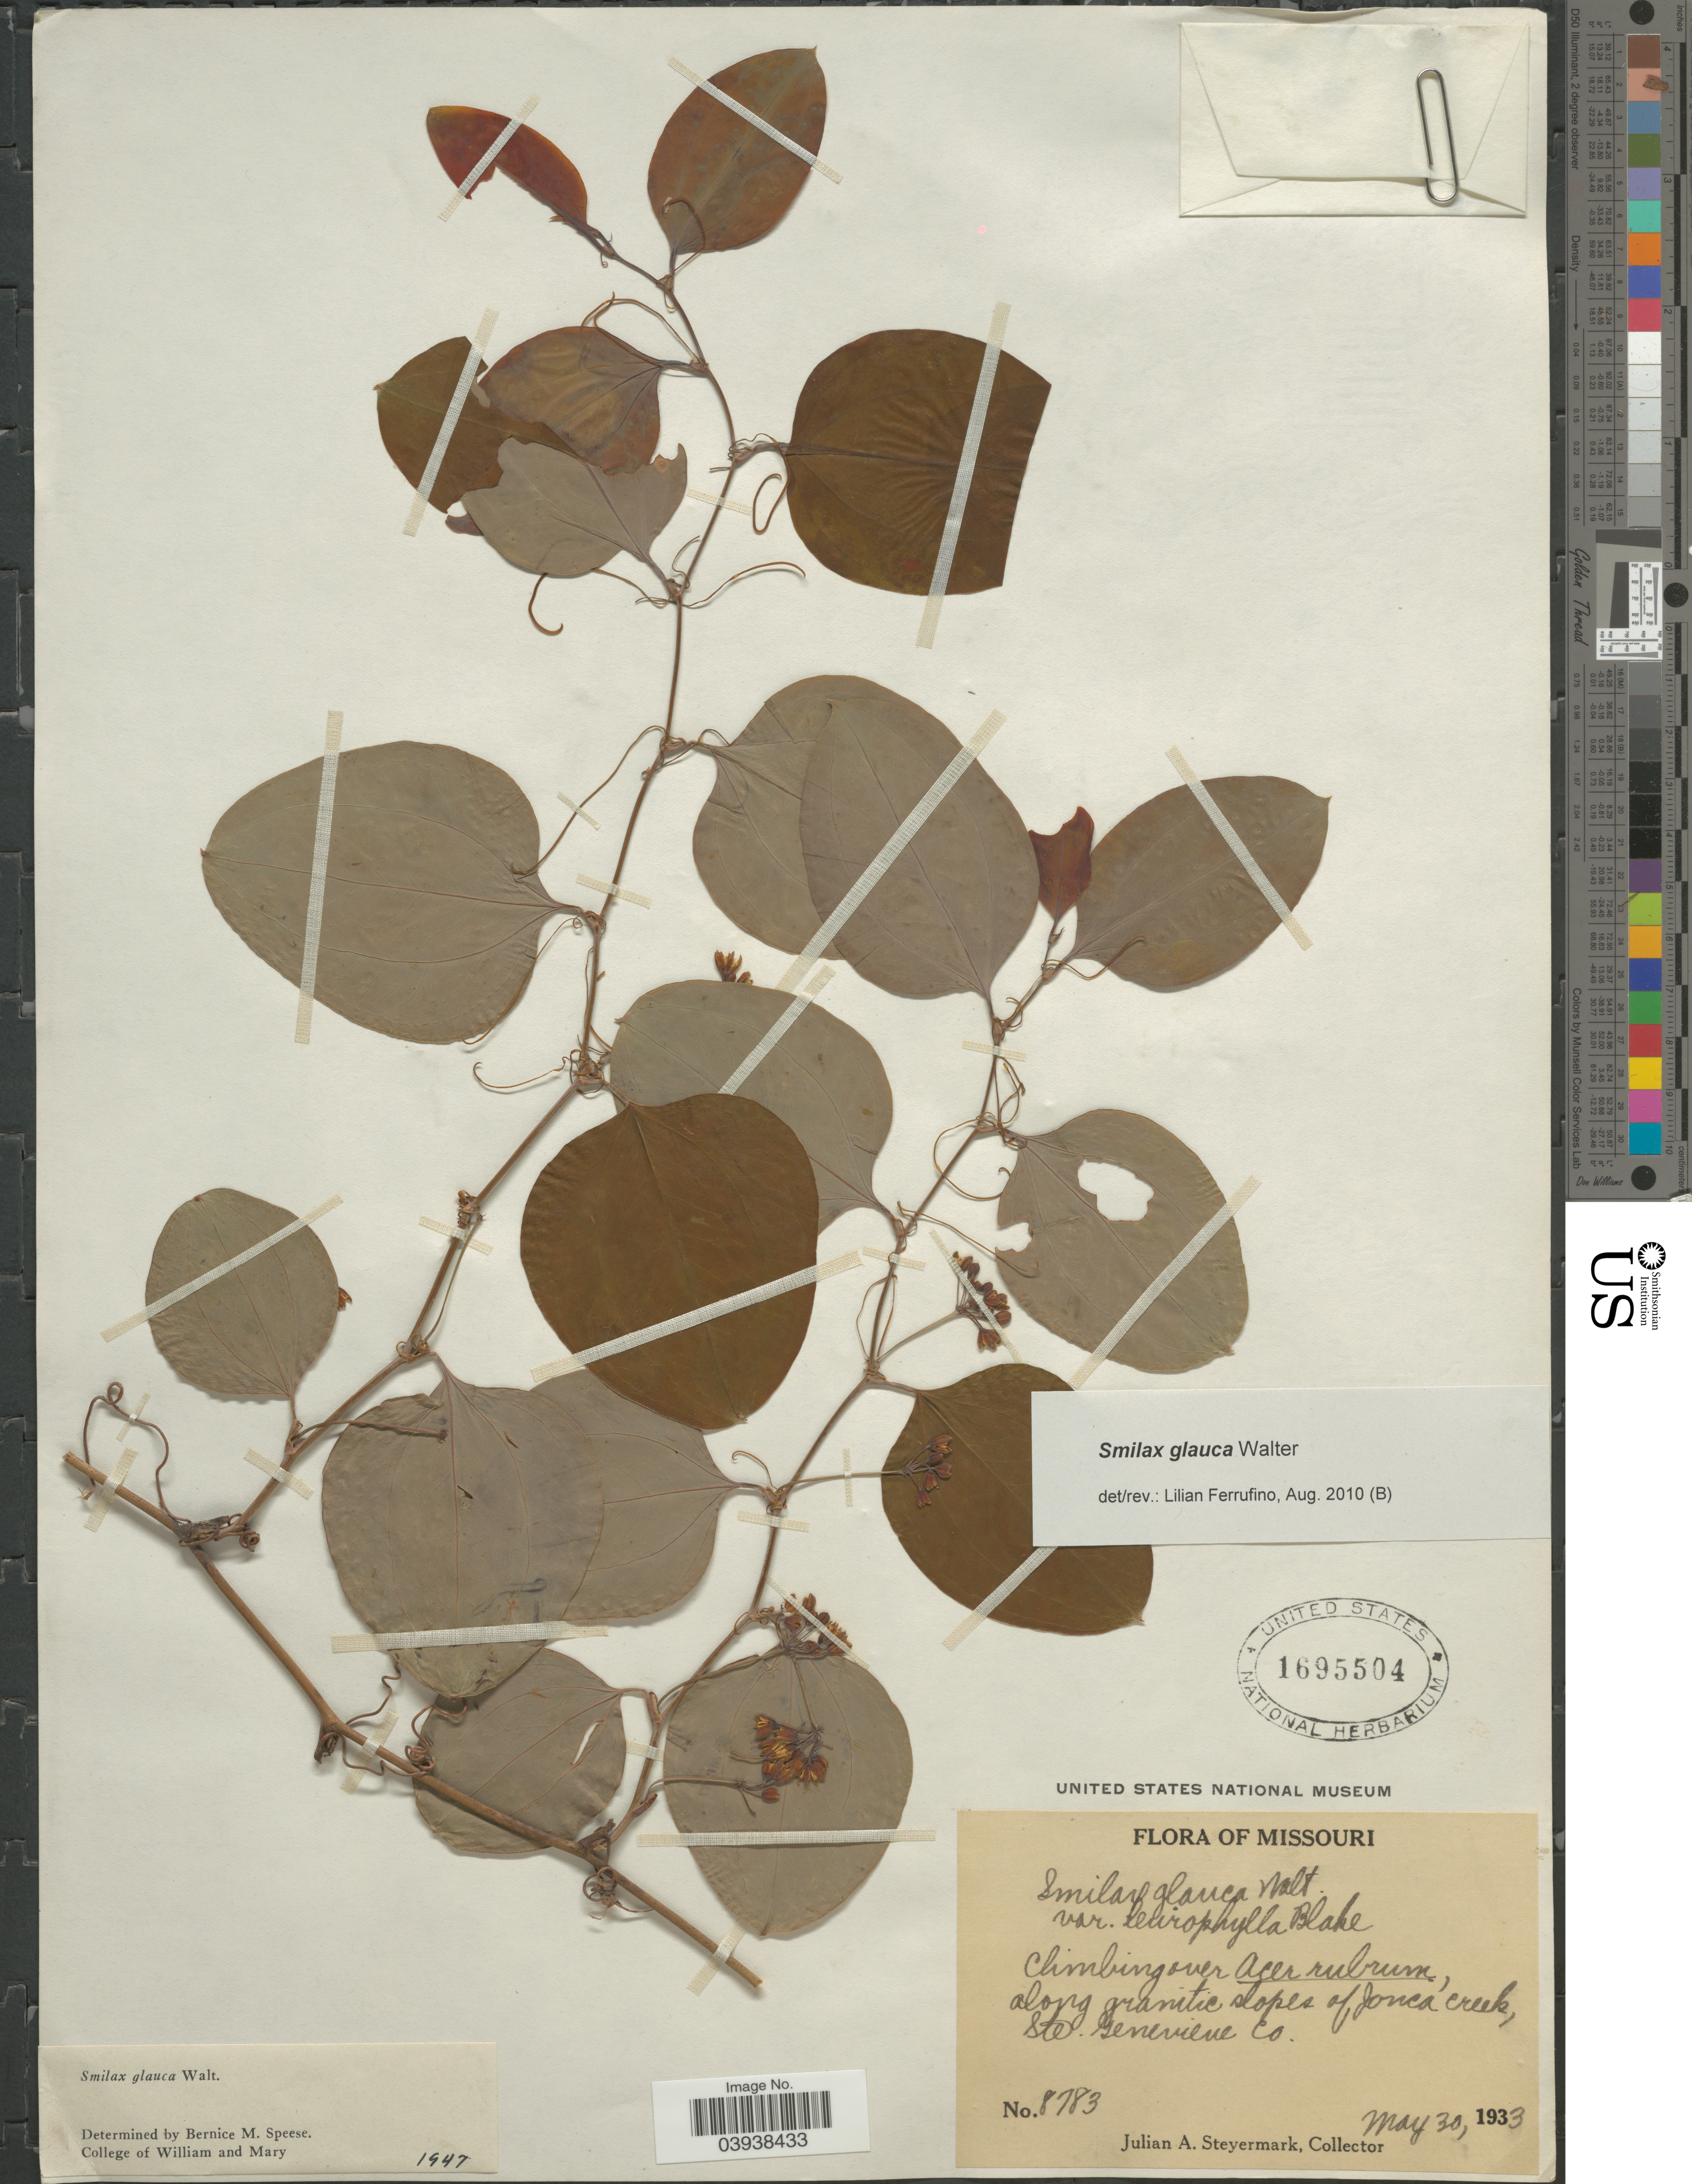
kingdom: Plantae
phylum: Tracheophyta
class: Liliopsida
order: Liliales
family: Smilacaceae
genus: Smilax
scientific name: Smilax glauca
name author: Walter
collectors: J. Steyermark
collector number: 8783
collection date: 1933-05-30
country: United States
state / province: Missouri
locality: Along granite slopes of Jonca Creek, Ste. Genevieve Co.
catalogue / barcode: US 1695504